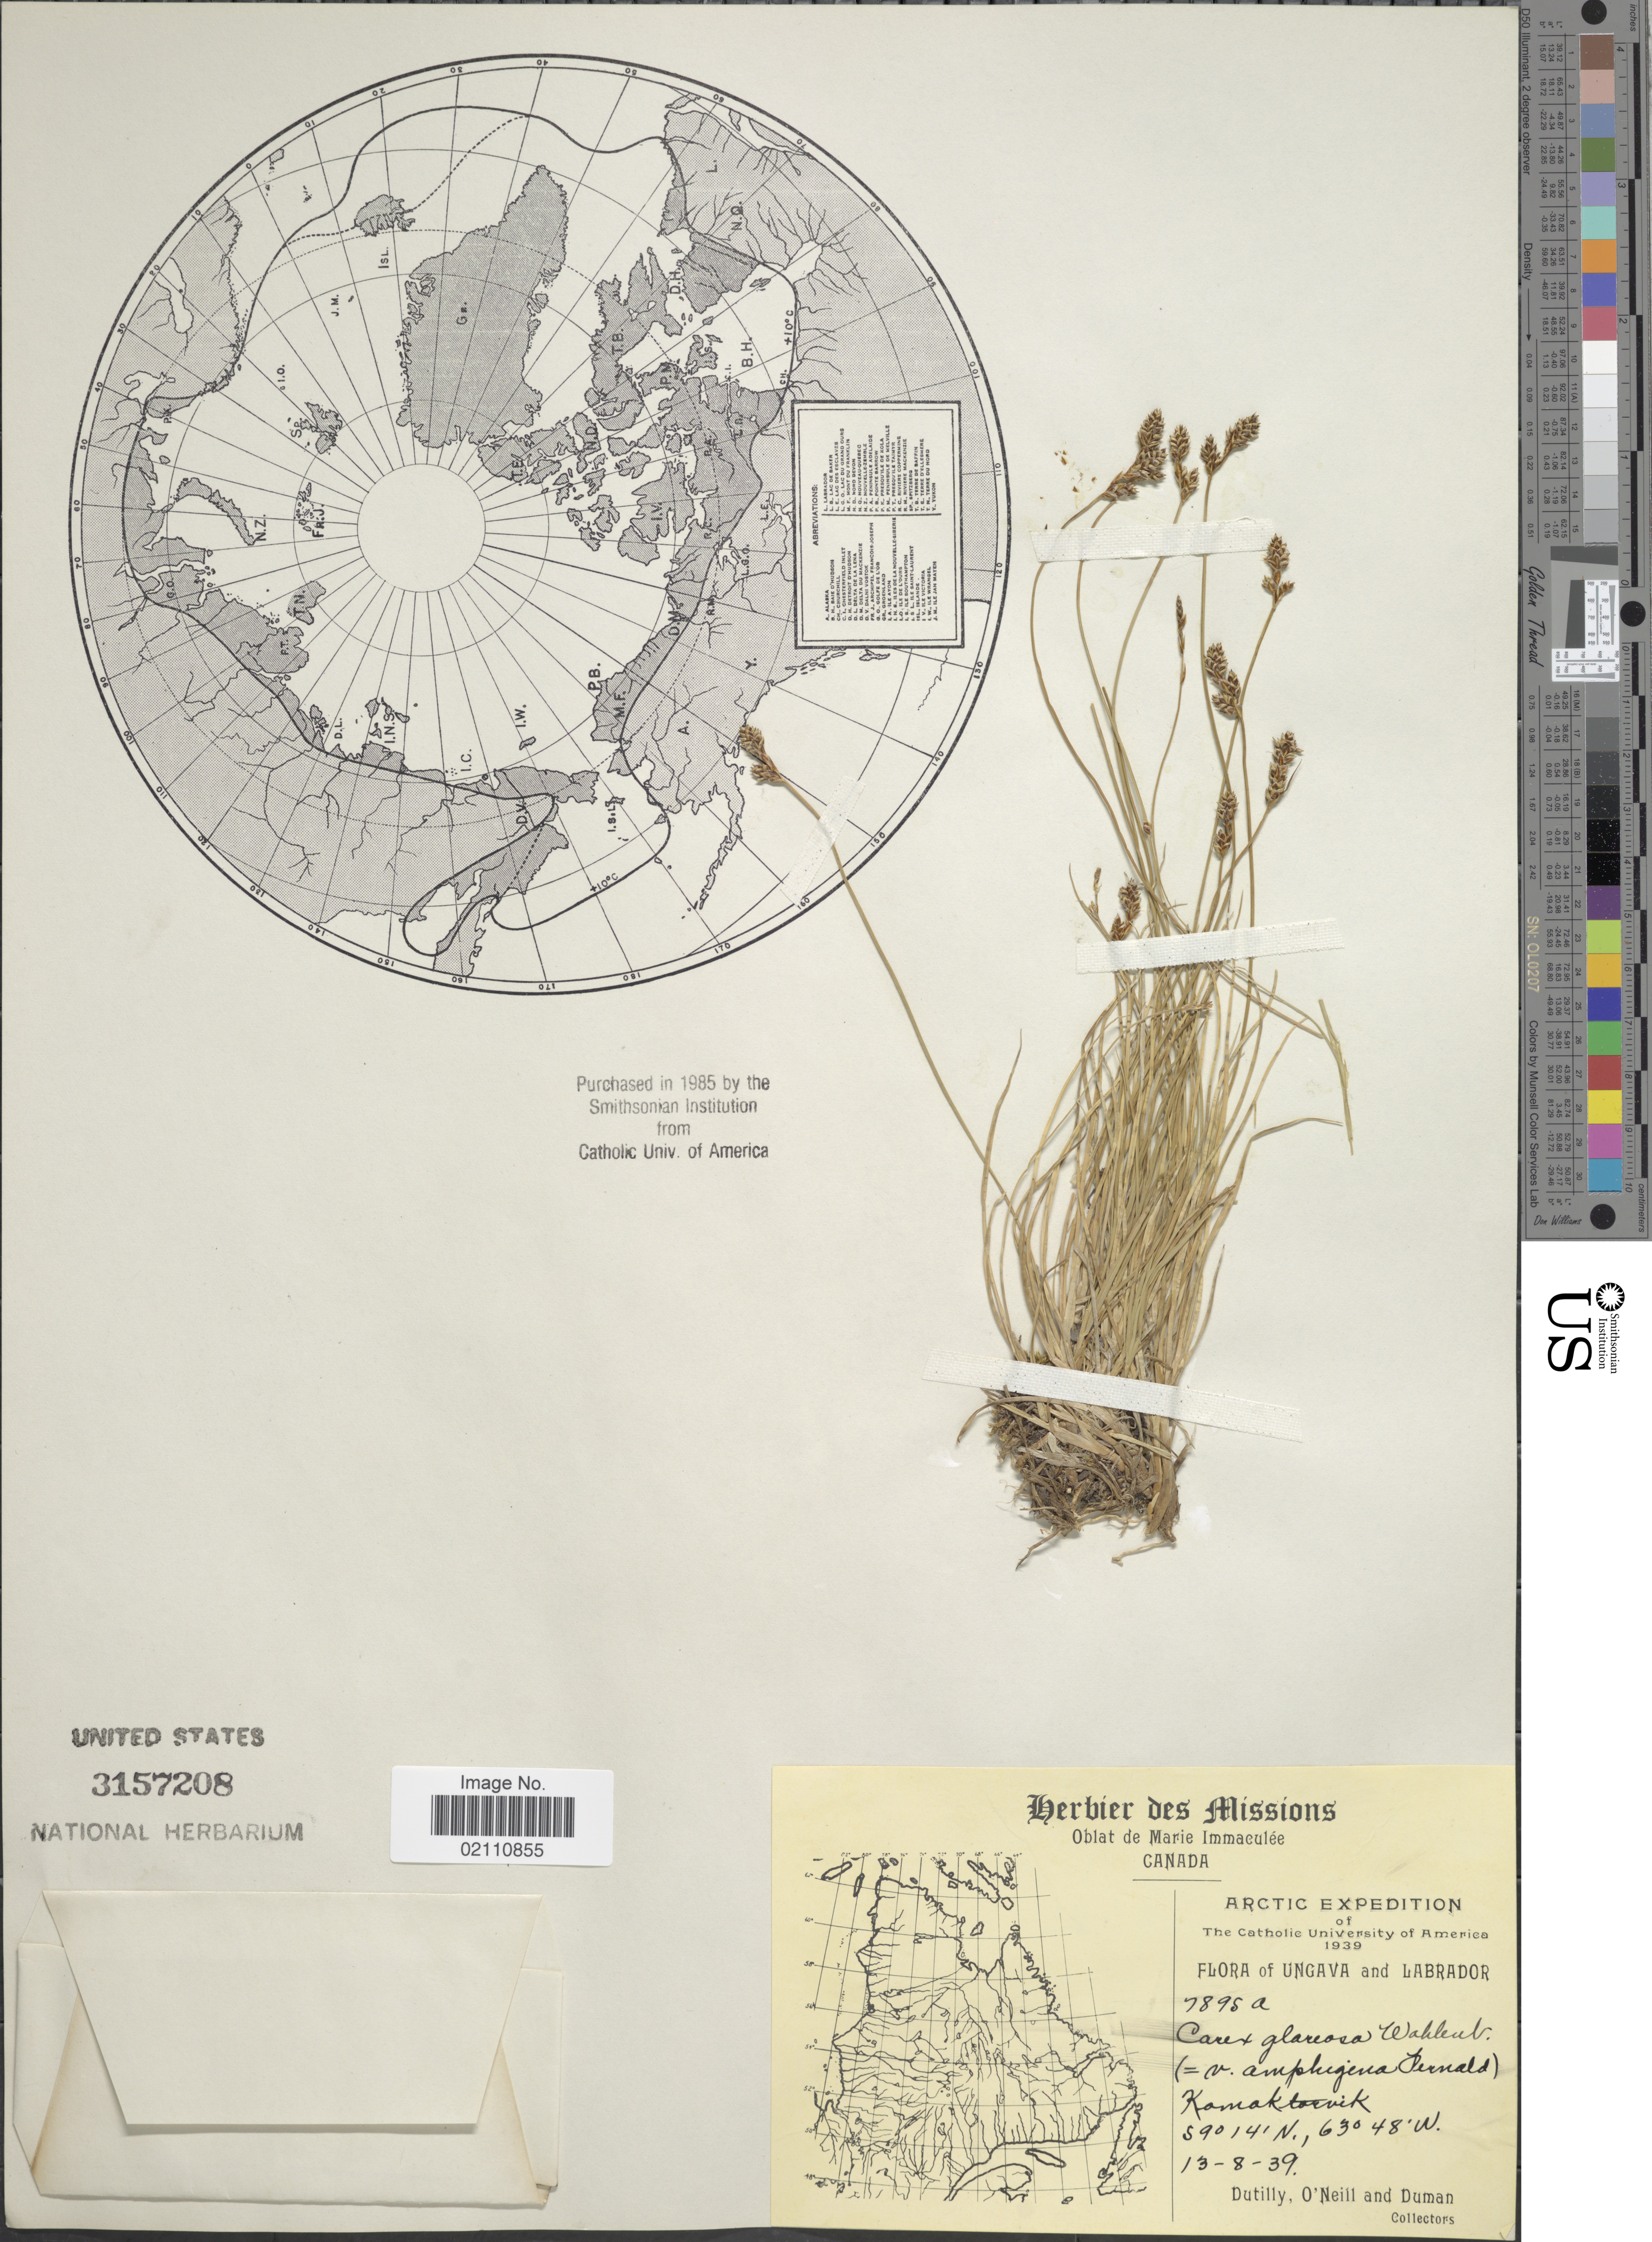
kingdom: Plantae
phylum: Tracheophyta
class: Liliopsida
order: Poales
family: Cyperaceae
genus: Carex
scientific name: Carex glareosa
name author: Schkuhr ex Wahlenb.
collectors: -. Dutilly, O' Neill & -. Duman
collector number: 7898a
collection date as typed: Transcribed d/m/y: 13/8/39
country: Canada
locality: Ungava and Labrador, Komaktorvik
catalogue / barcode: US 3157208